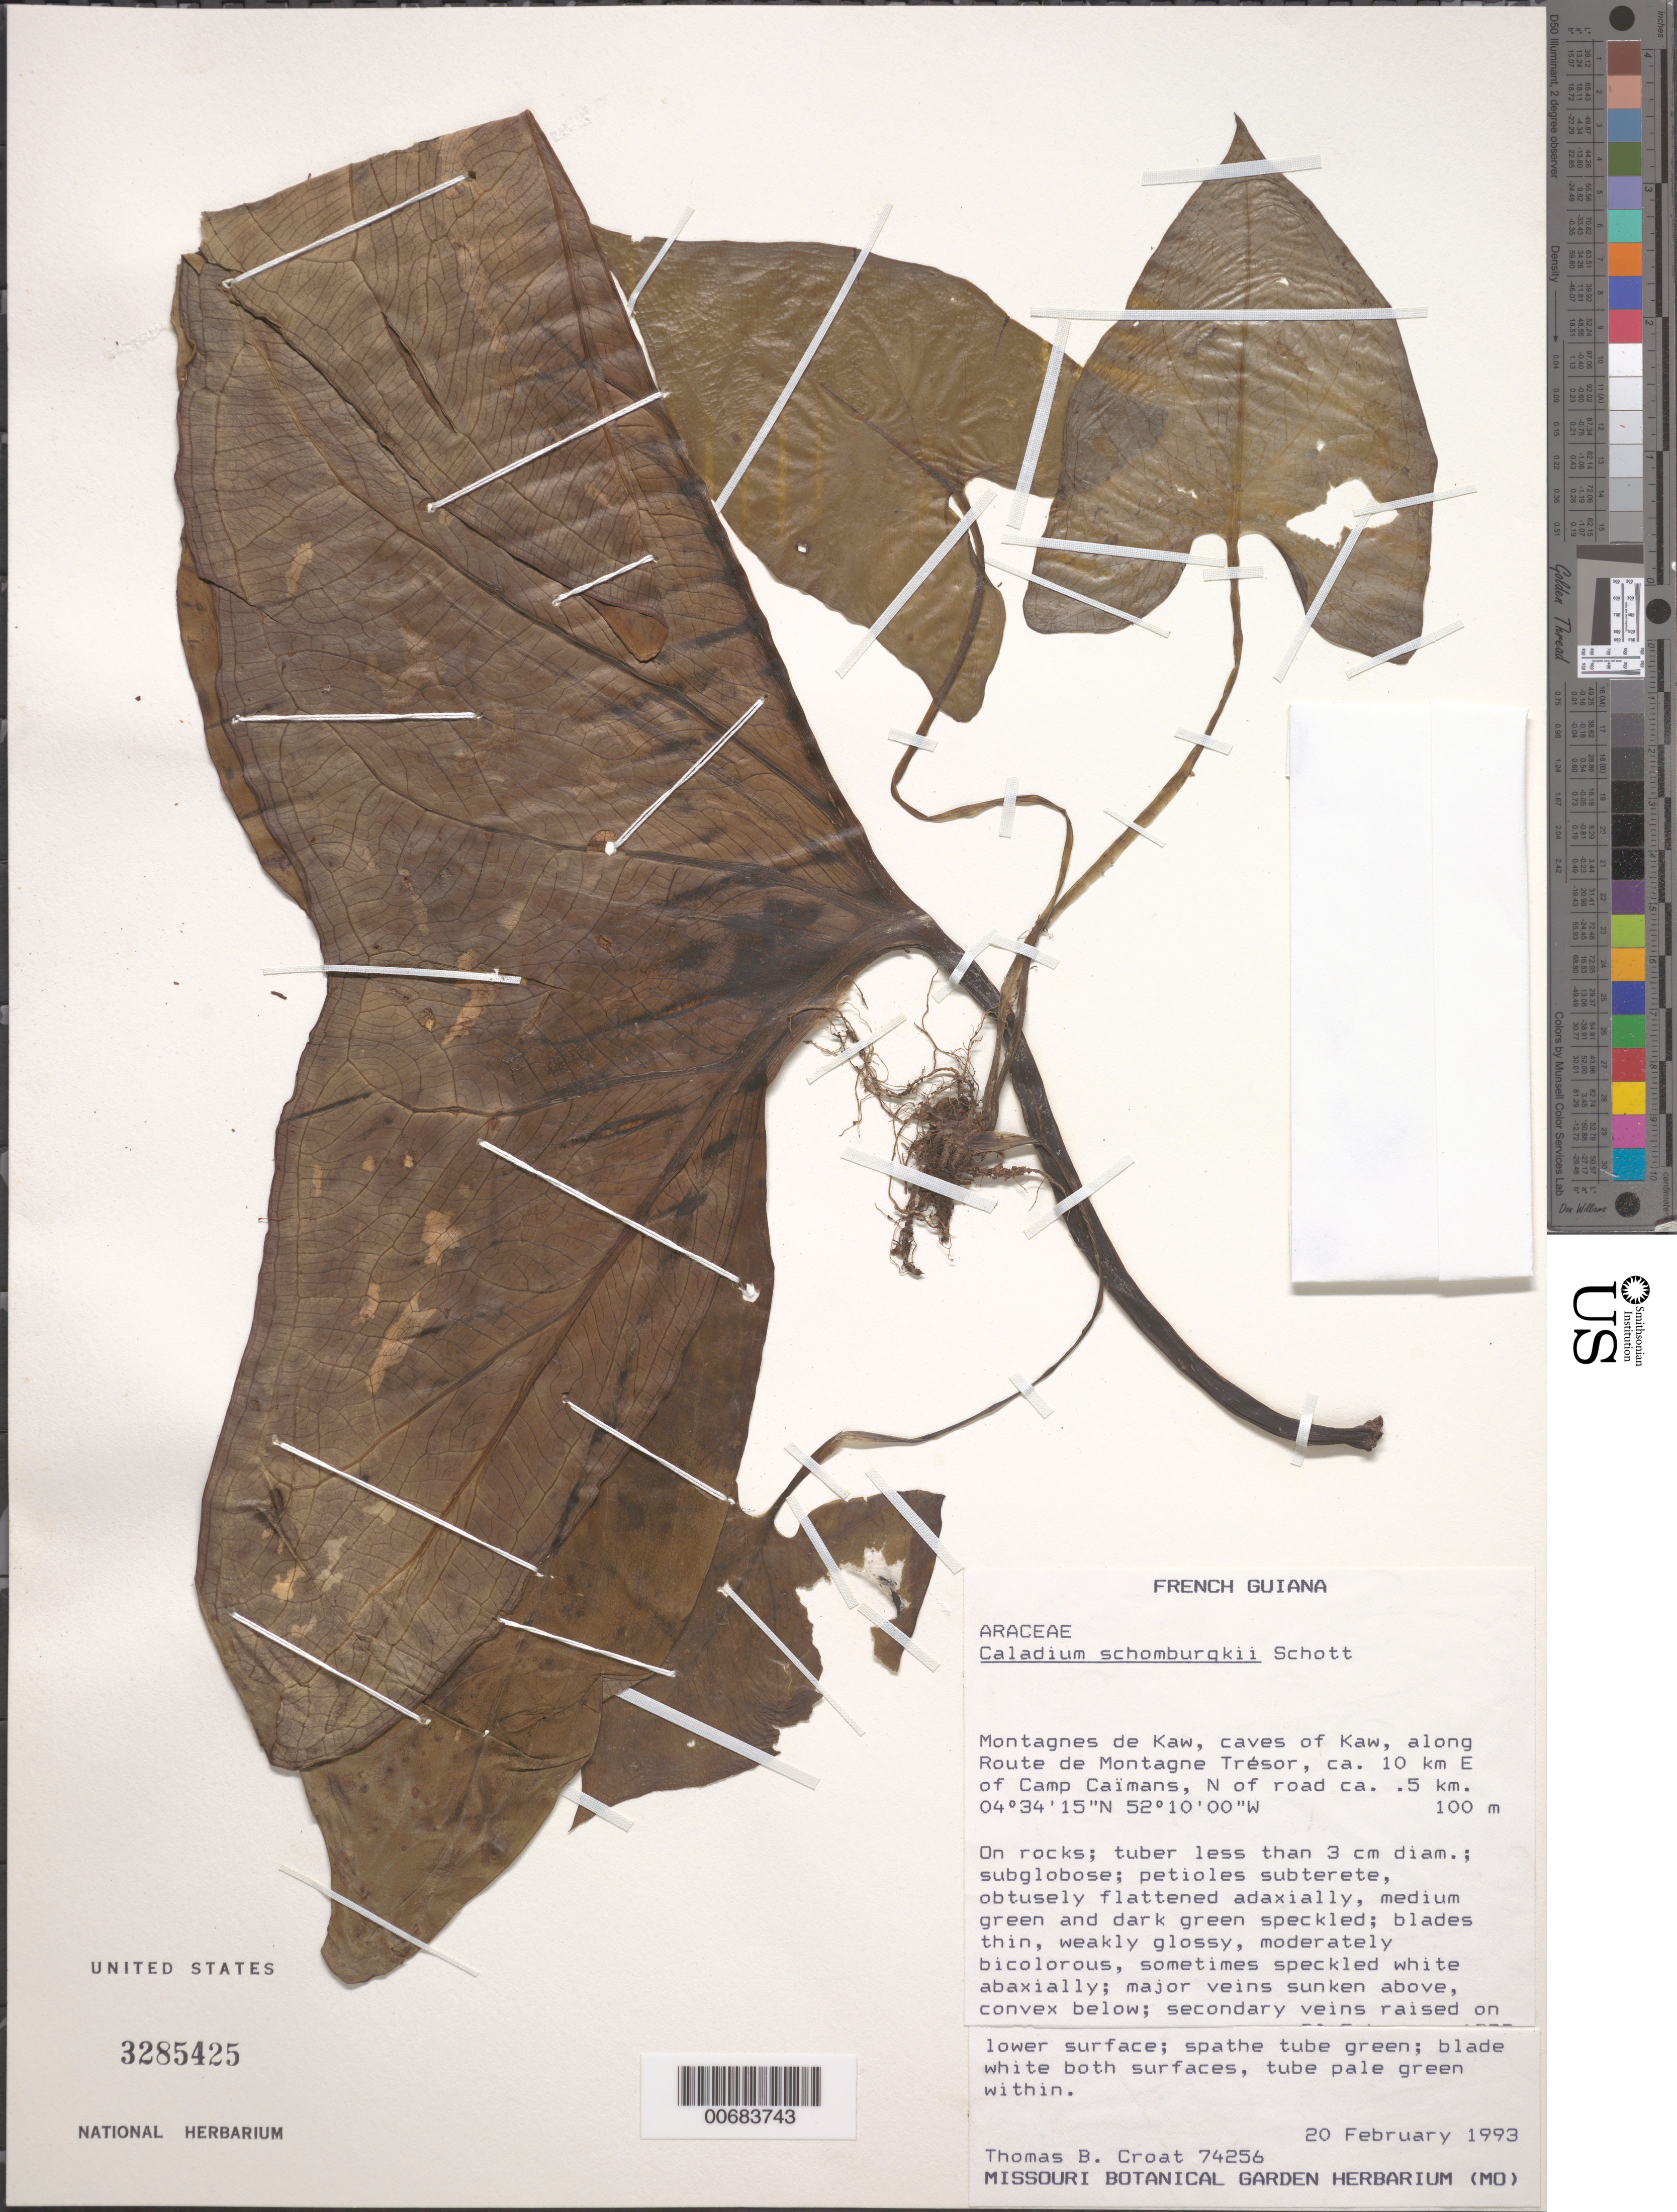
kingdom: Plantae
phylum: Tracheophyta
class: Liliopsida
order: Alismatales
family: Araceae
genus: Caladium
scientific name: Caladium schomburgkii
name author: Schott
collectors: T. B. Croat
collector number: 74256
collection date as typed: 20-Feb-93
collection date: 1993-02-20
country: French Guiana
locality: Montagnes de Kaw, caves of Kaw, along Route de Montagne Tresor, 10 km E of Camp Caimans, N of road ca. 0.5 km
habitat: On rocks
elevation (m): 100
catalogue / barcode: US 3285425